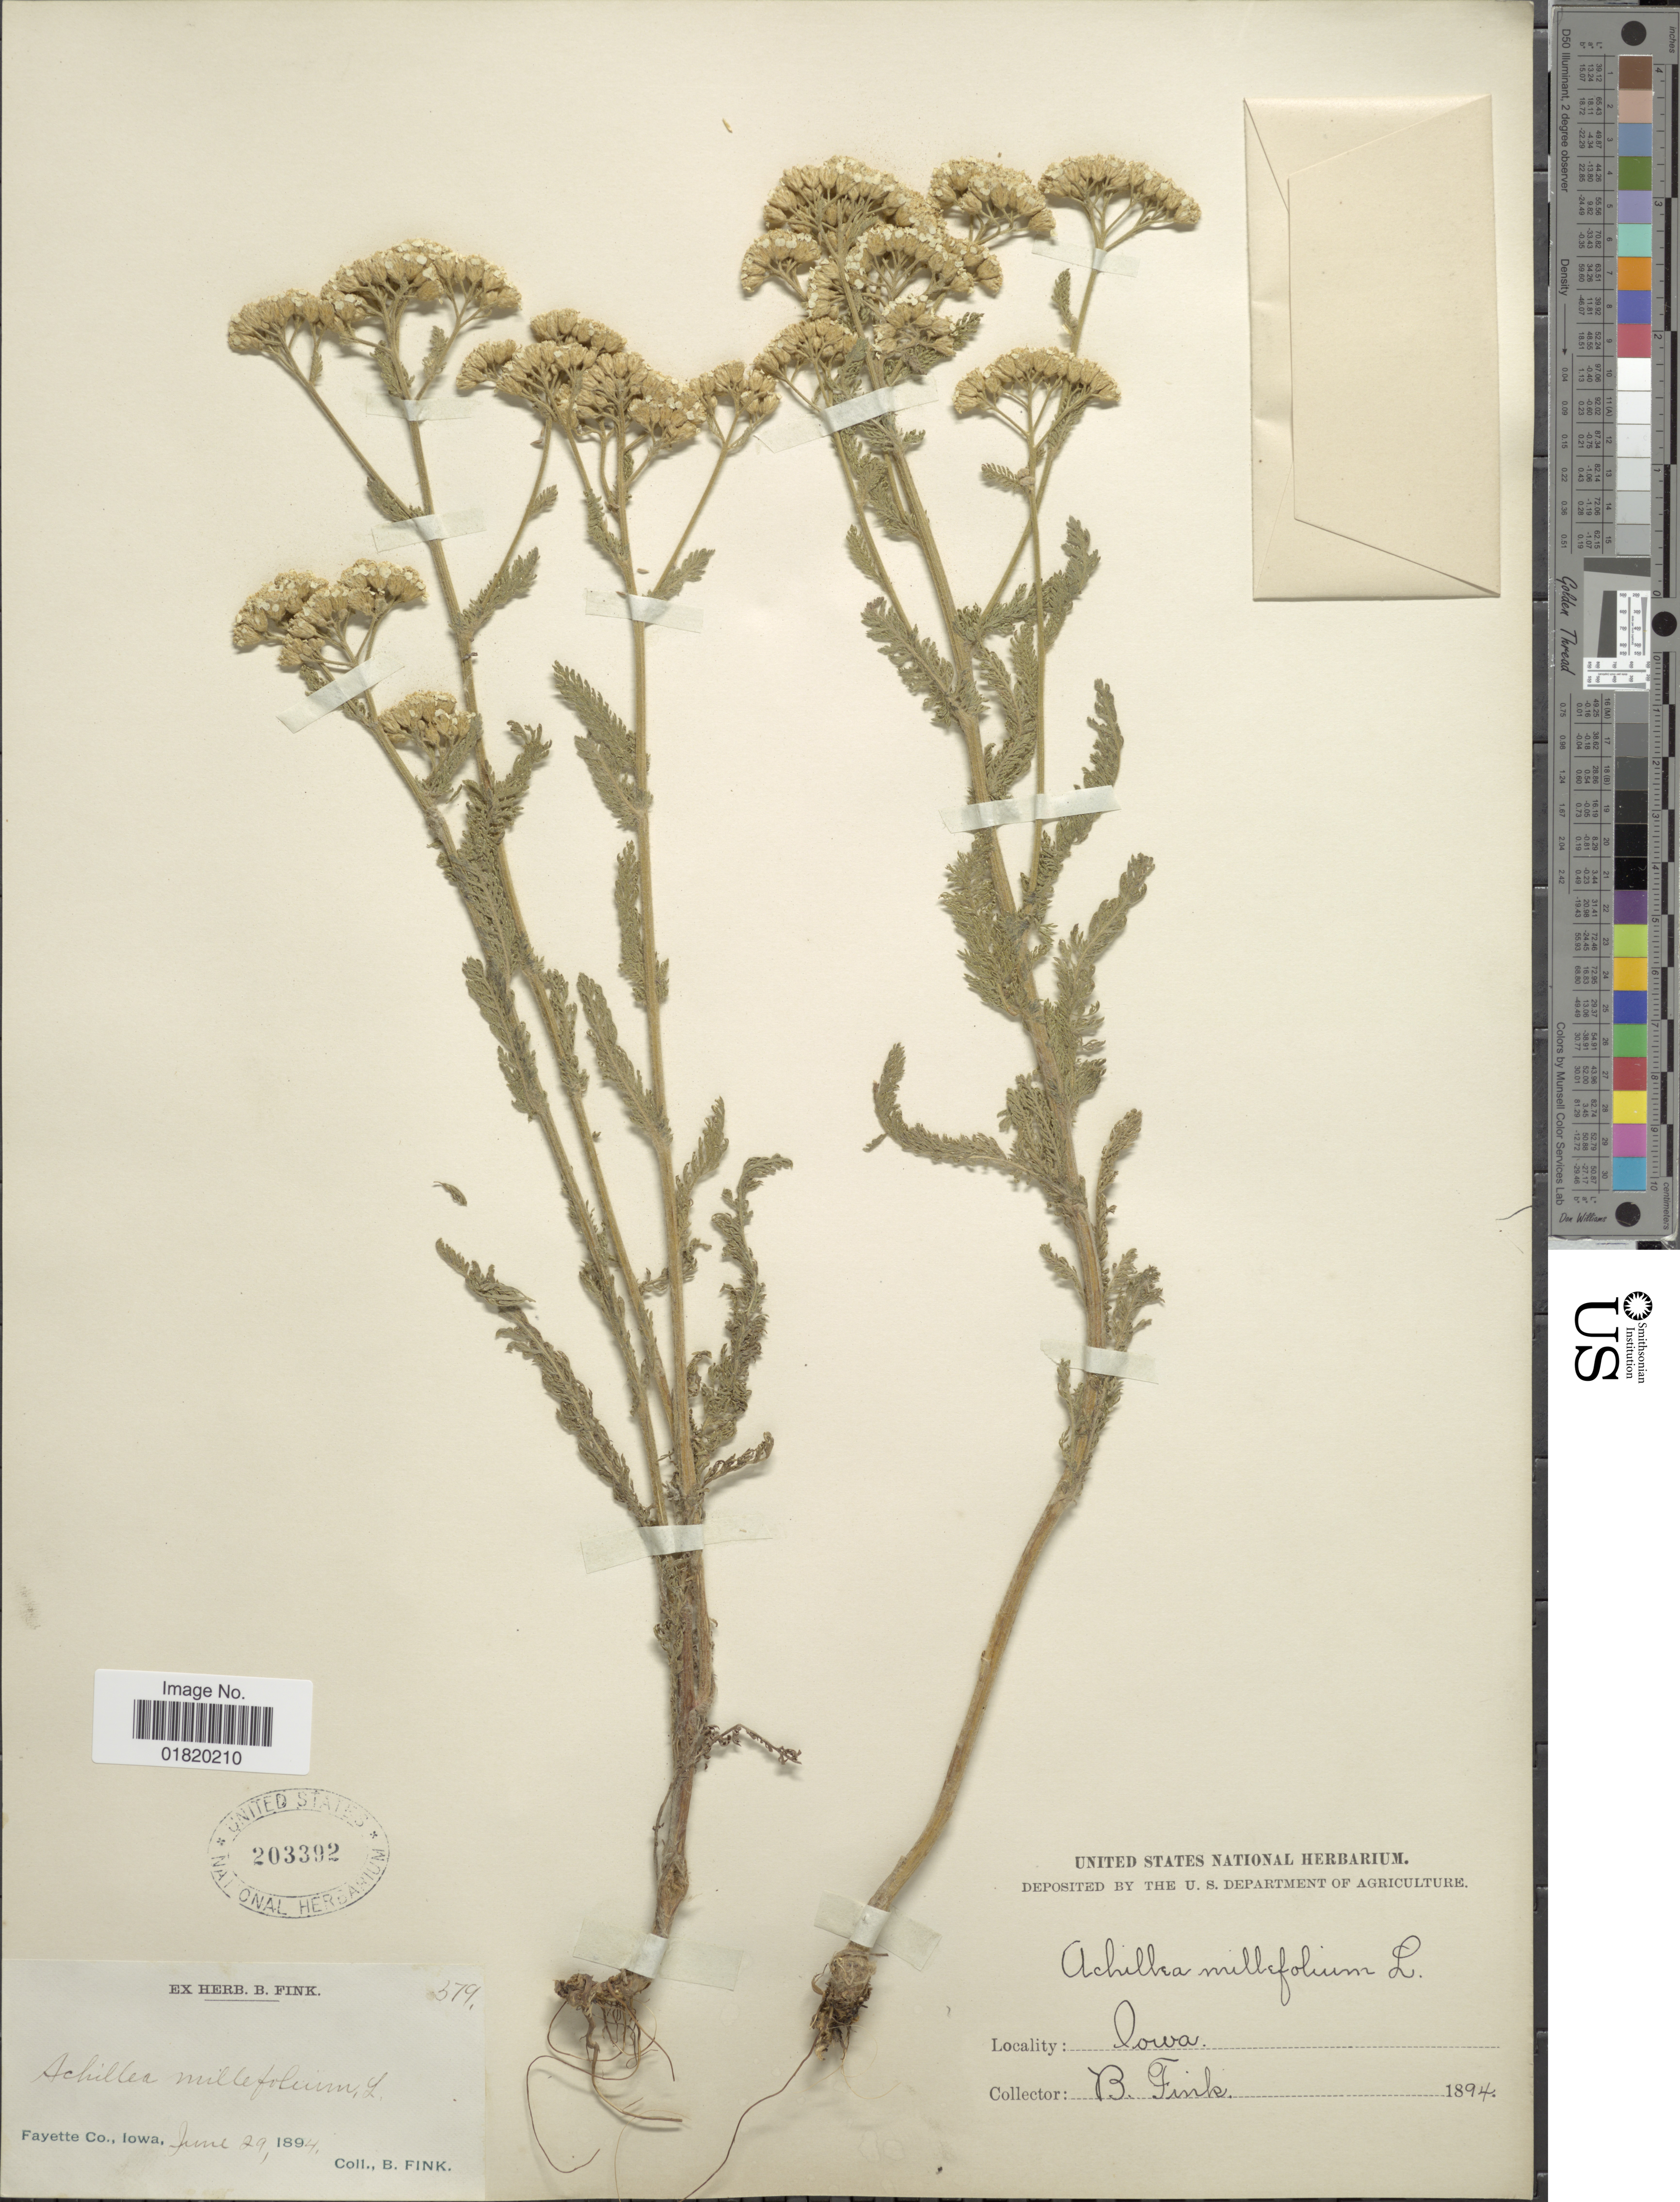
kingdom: Plantae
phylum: Tracheophyta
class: Magnoliopsida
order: Asterales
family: Asteraceae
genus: Achillea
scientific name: Achillea millefolium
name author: L.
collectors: B. Fink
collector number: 579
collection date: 1894-06-29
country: United States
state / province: Iowa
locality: Fayette Co.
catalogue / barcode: US 203392